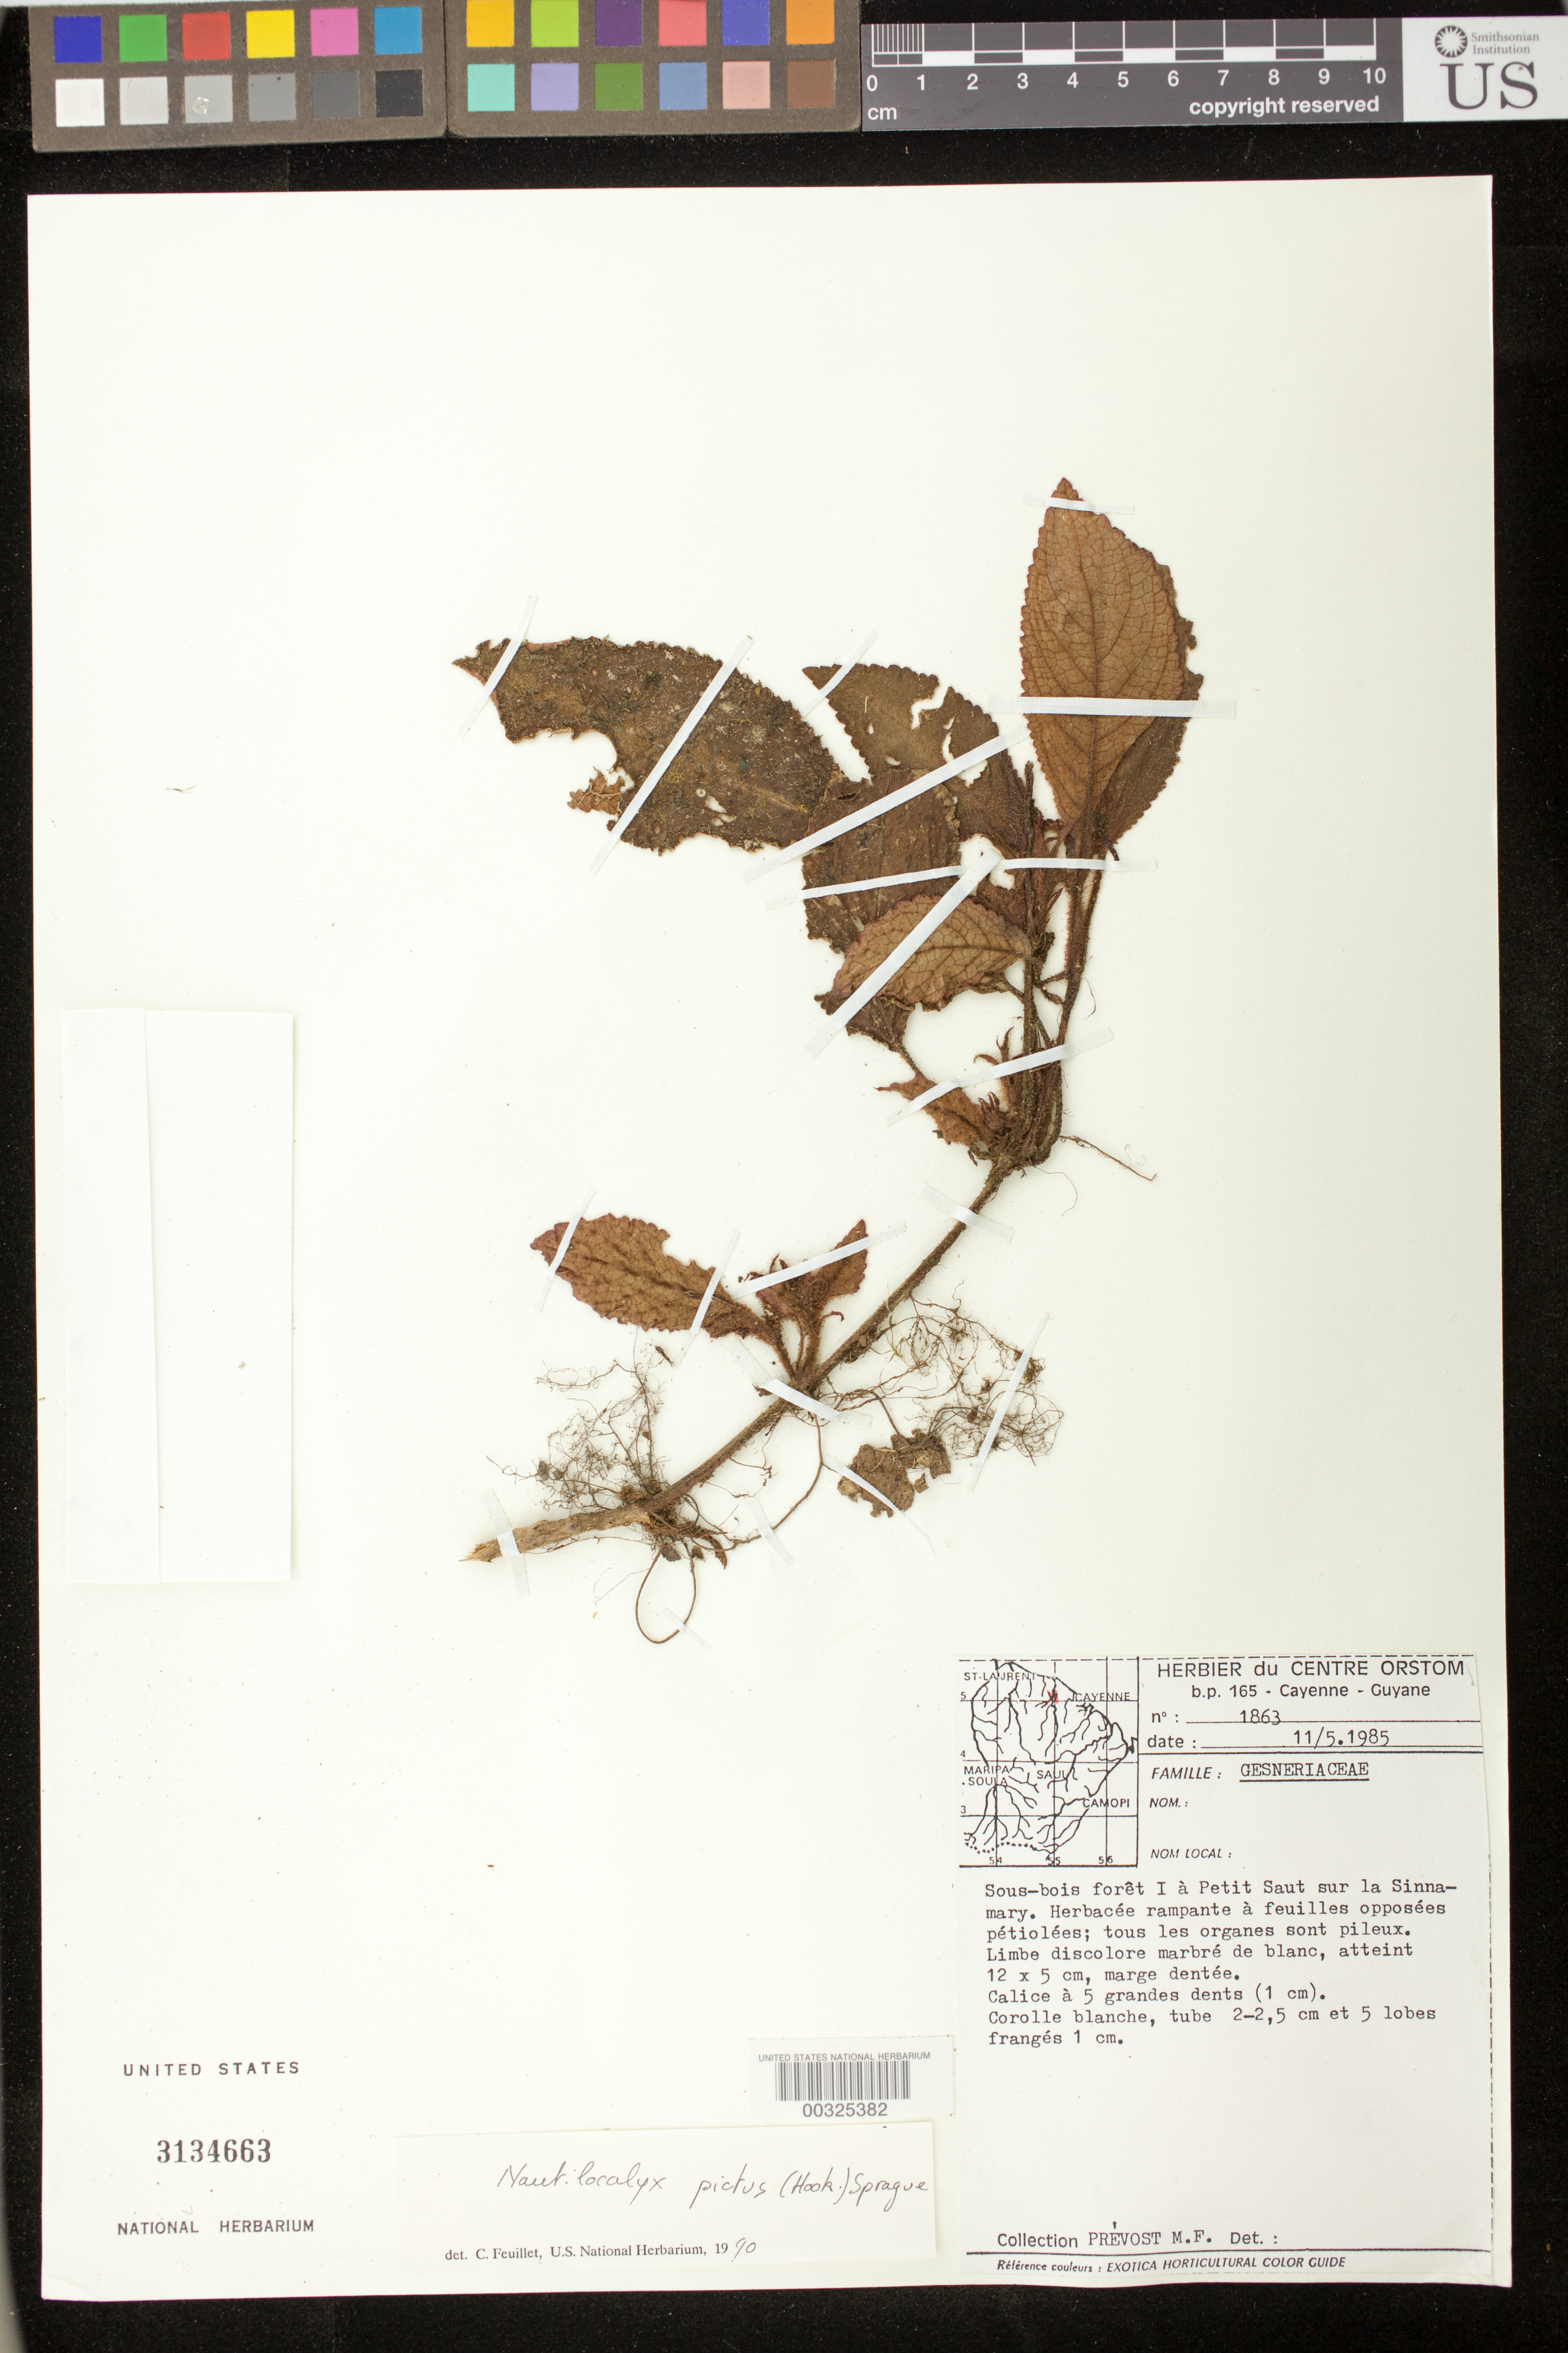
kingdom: Plantae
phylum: Tracheophyta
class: Magnoliopsida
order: Lamiales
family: Gesneriaceae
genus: Nautilocalyx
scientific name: Nautilocalyx pictus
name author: (Hook.) Sprague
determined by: Skog, Laurence E.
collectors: M.-F. Prévost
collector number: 1863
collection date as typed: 11 May 1985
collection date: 1985-05-11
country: French Guiana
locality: Forêt I à Petit Saut sur la Sinnamary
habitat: Sous-bois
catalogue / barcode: US 3134663